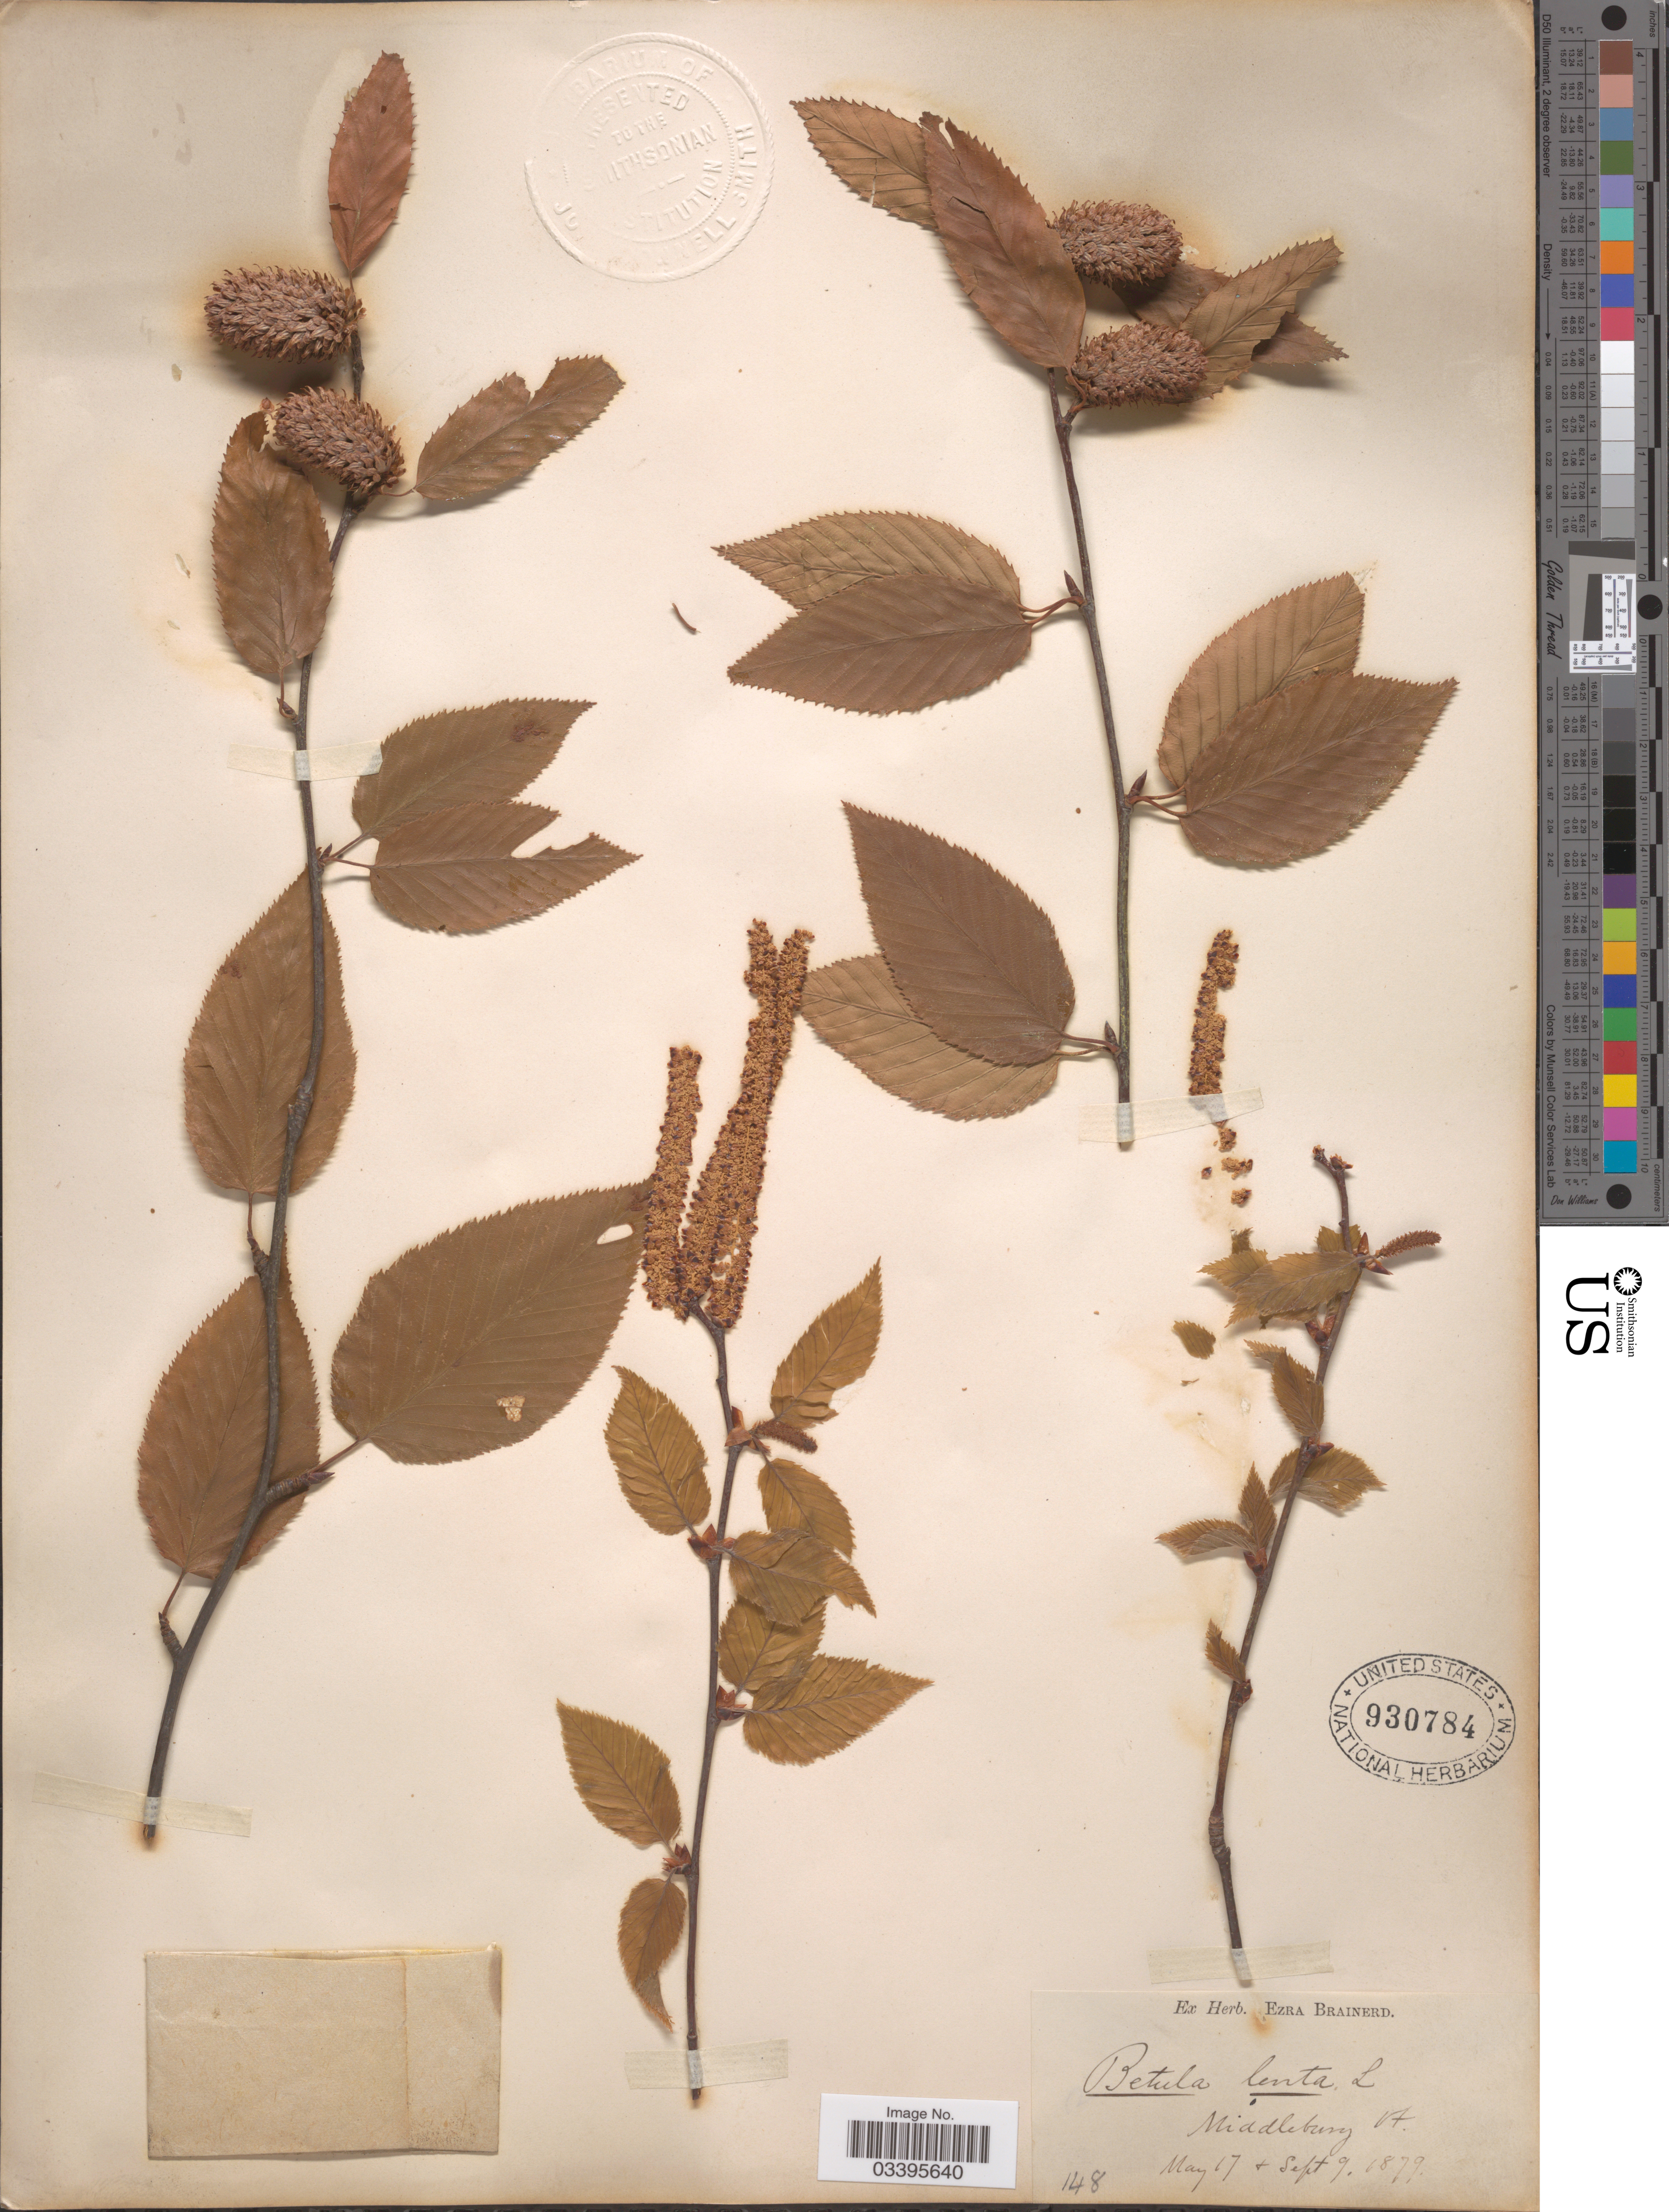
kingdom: Plantae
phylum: Tracheophyta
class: Magnoliopsida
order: Fagales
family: Betulaceae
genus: Betula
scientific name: Betula lenta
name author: L.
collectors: ex herb. Ezra Brainerd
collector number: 148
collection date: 1879-05-17/1879-09-09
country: United States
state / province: Vermont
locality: Middleburg.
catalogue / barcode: US 930784